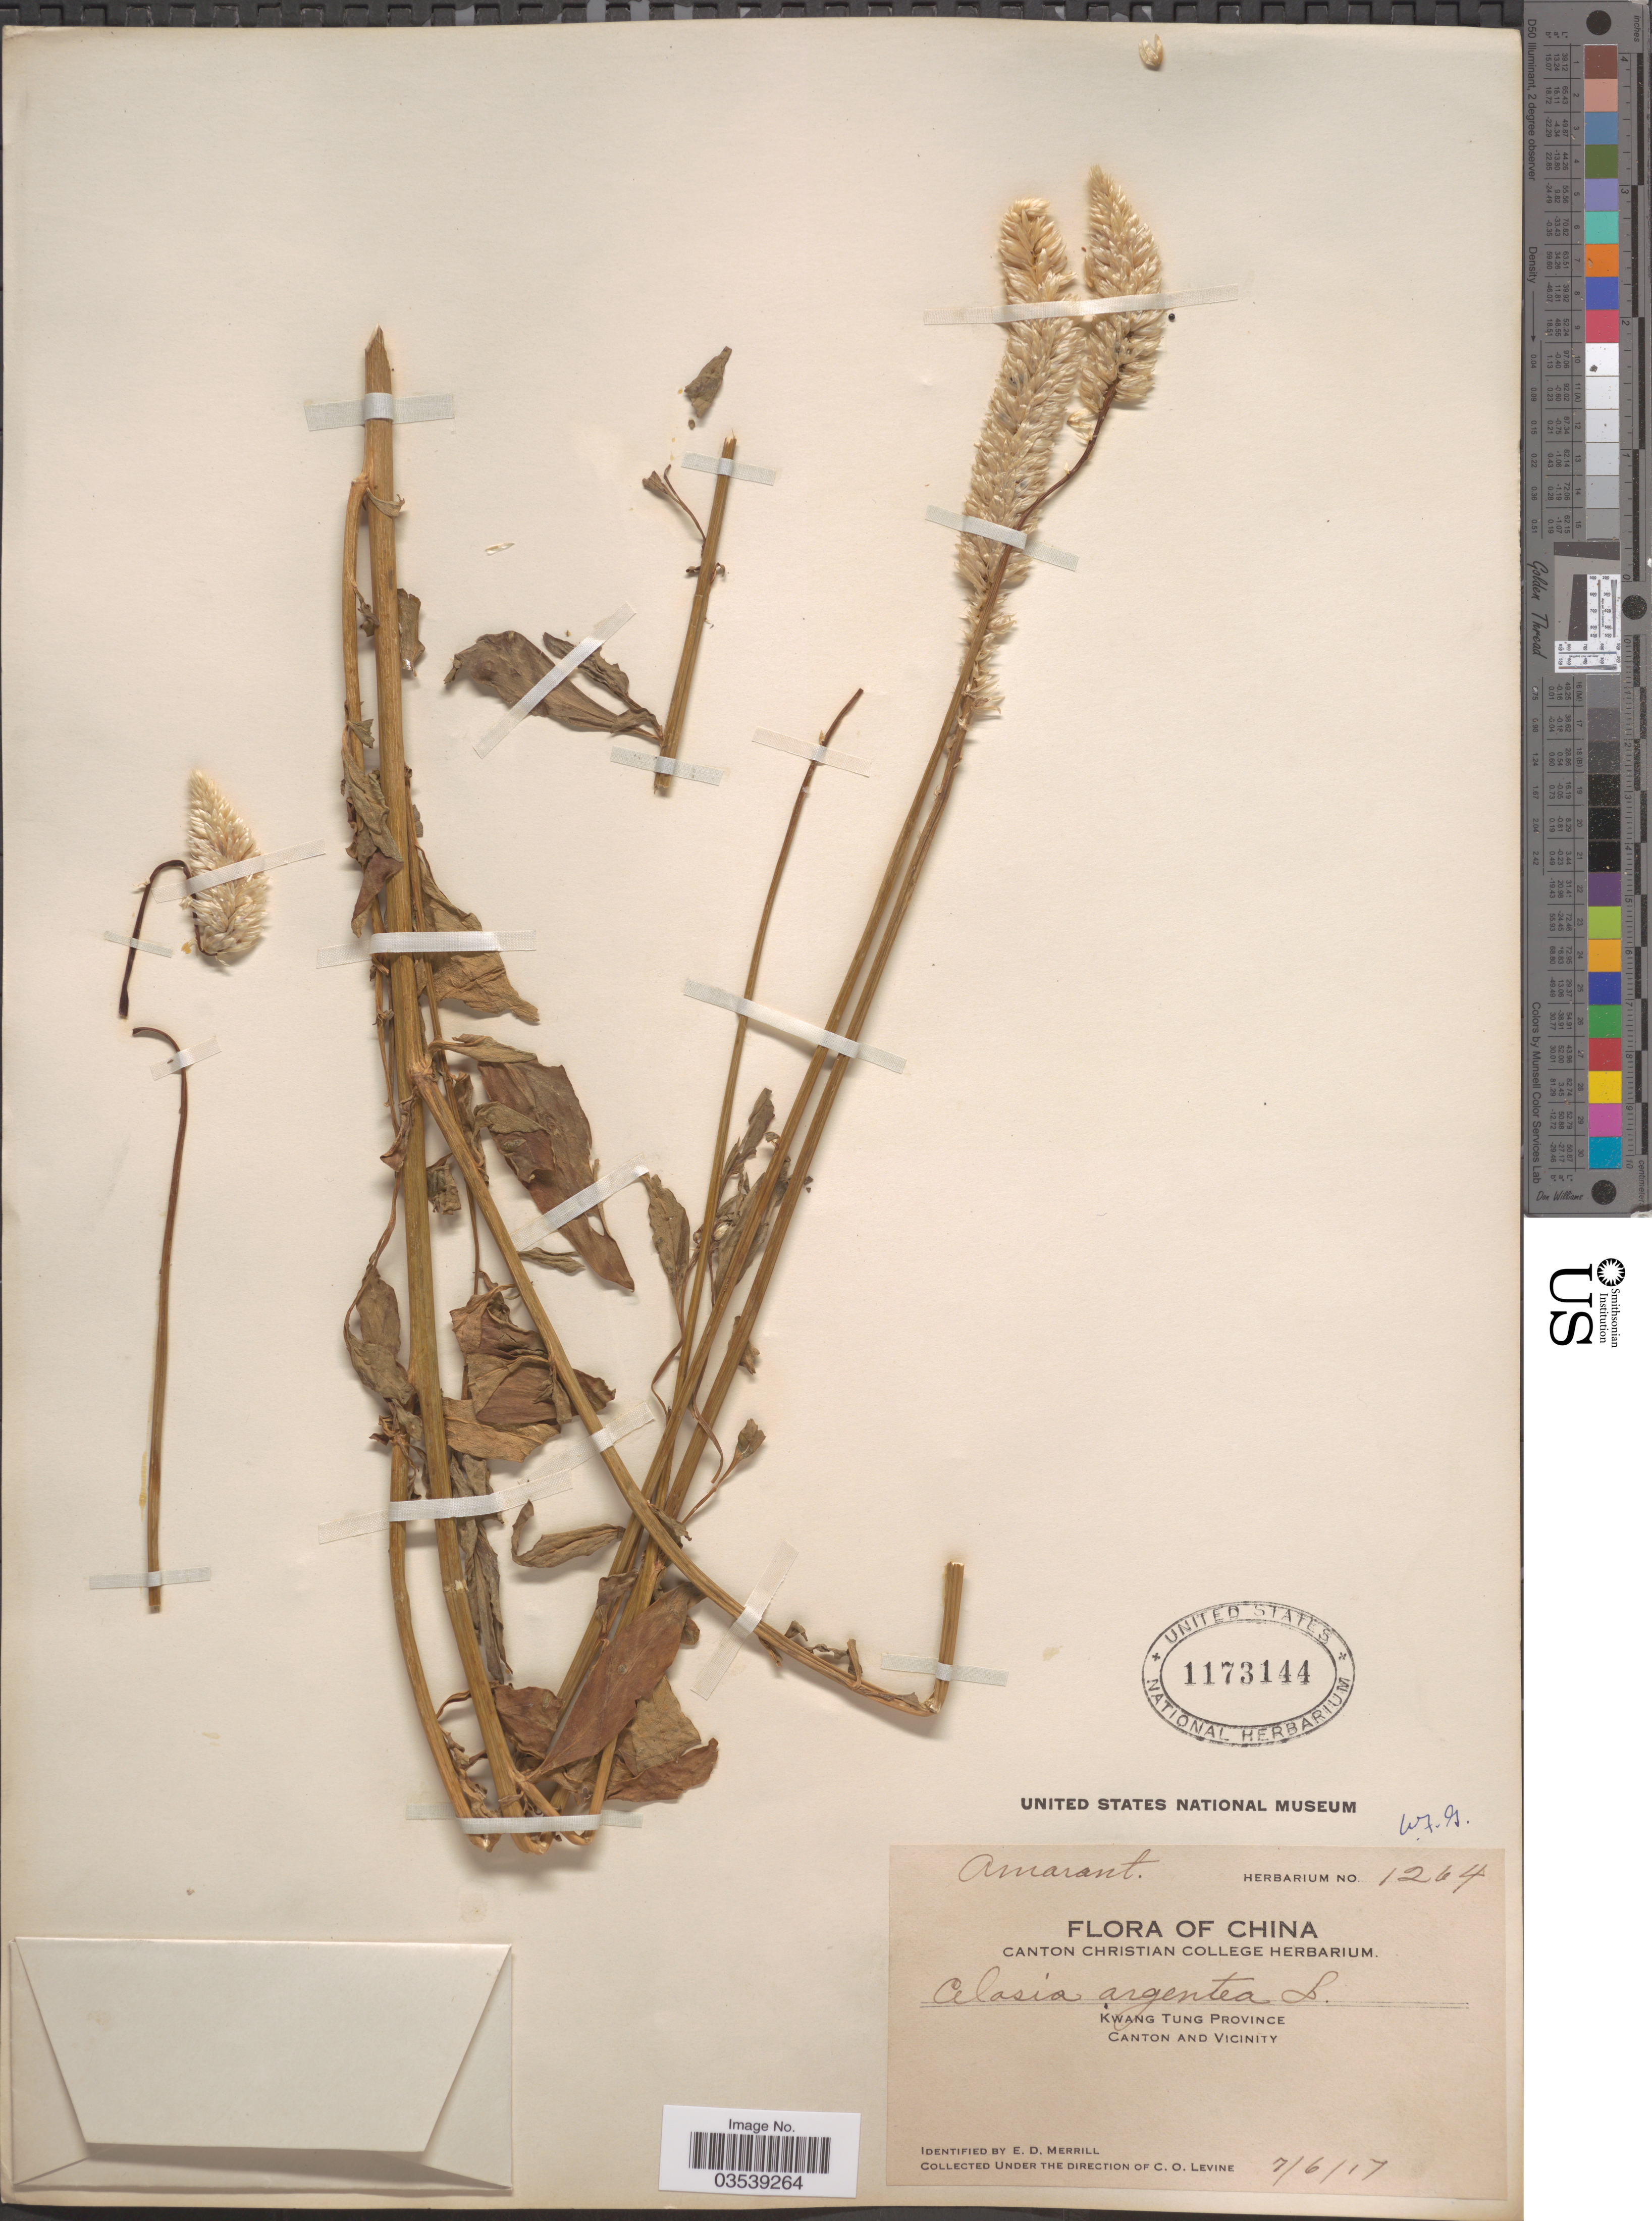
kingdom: Plantae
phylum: Tracheophyta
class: Magnoliopsida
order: Caryophyllales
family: Amaranthaceae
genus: Celosia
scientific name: Celosia argentea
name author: L.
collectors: C. O. Levine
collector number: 1264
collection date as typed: Transcribed d/m/y: 7/6/17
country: China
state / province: Guangdong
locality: Kwang Tung Province, Canton and Vicinity.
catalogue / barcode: US 1173144